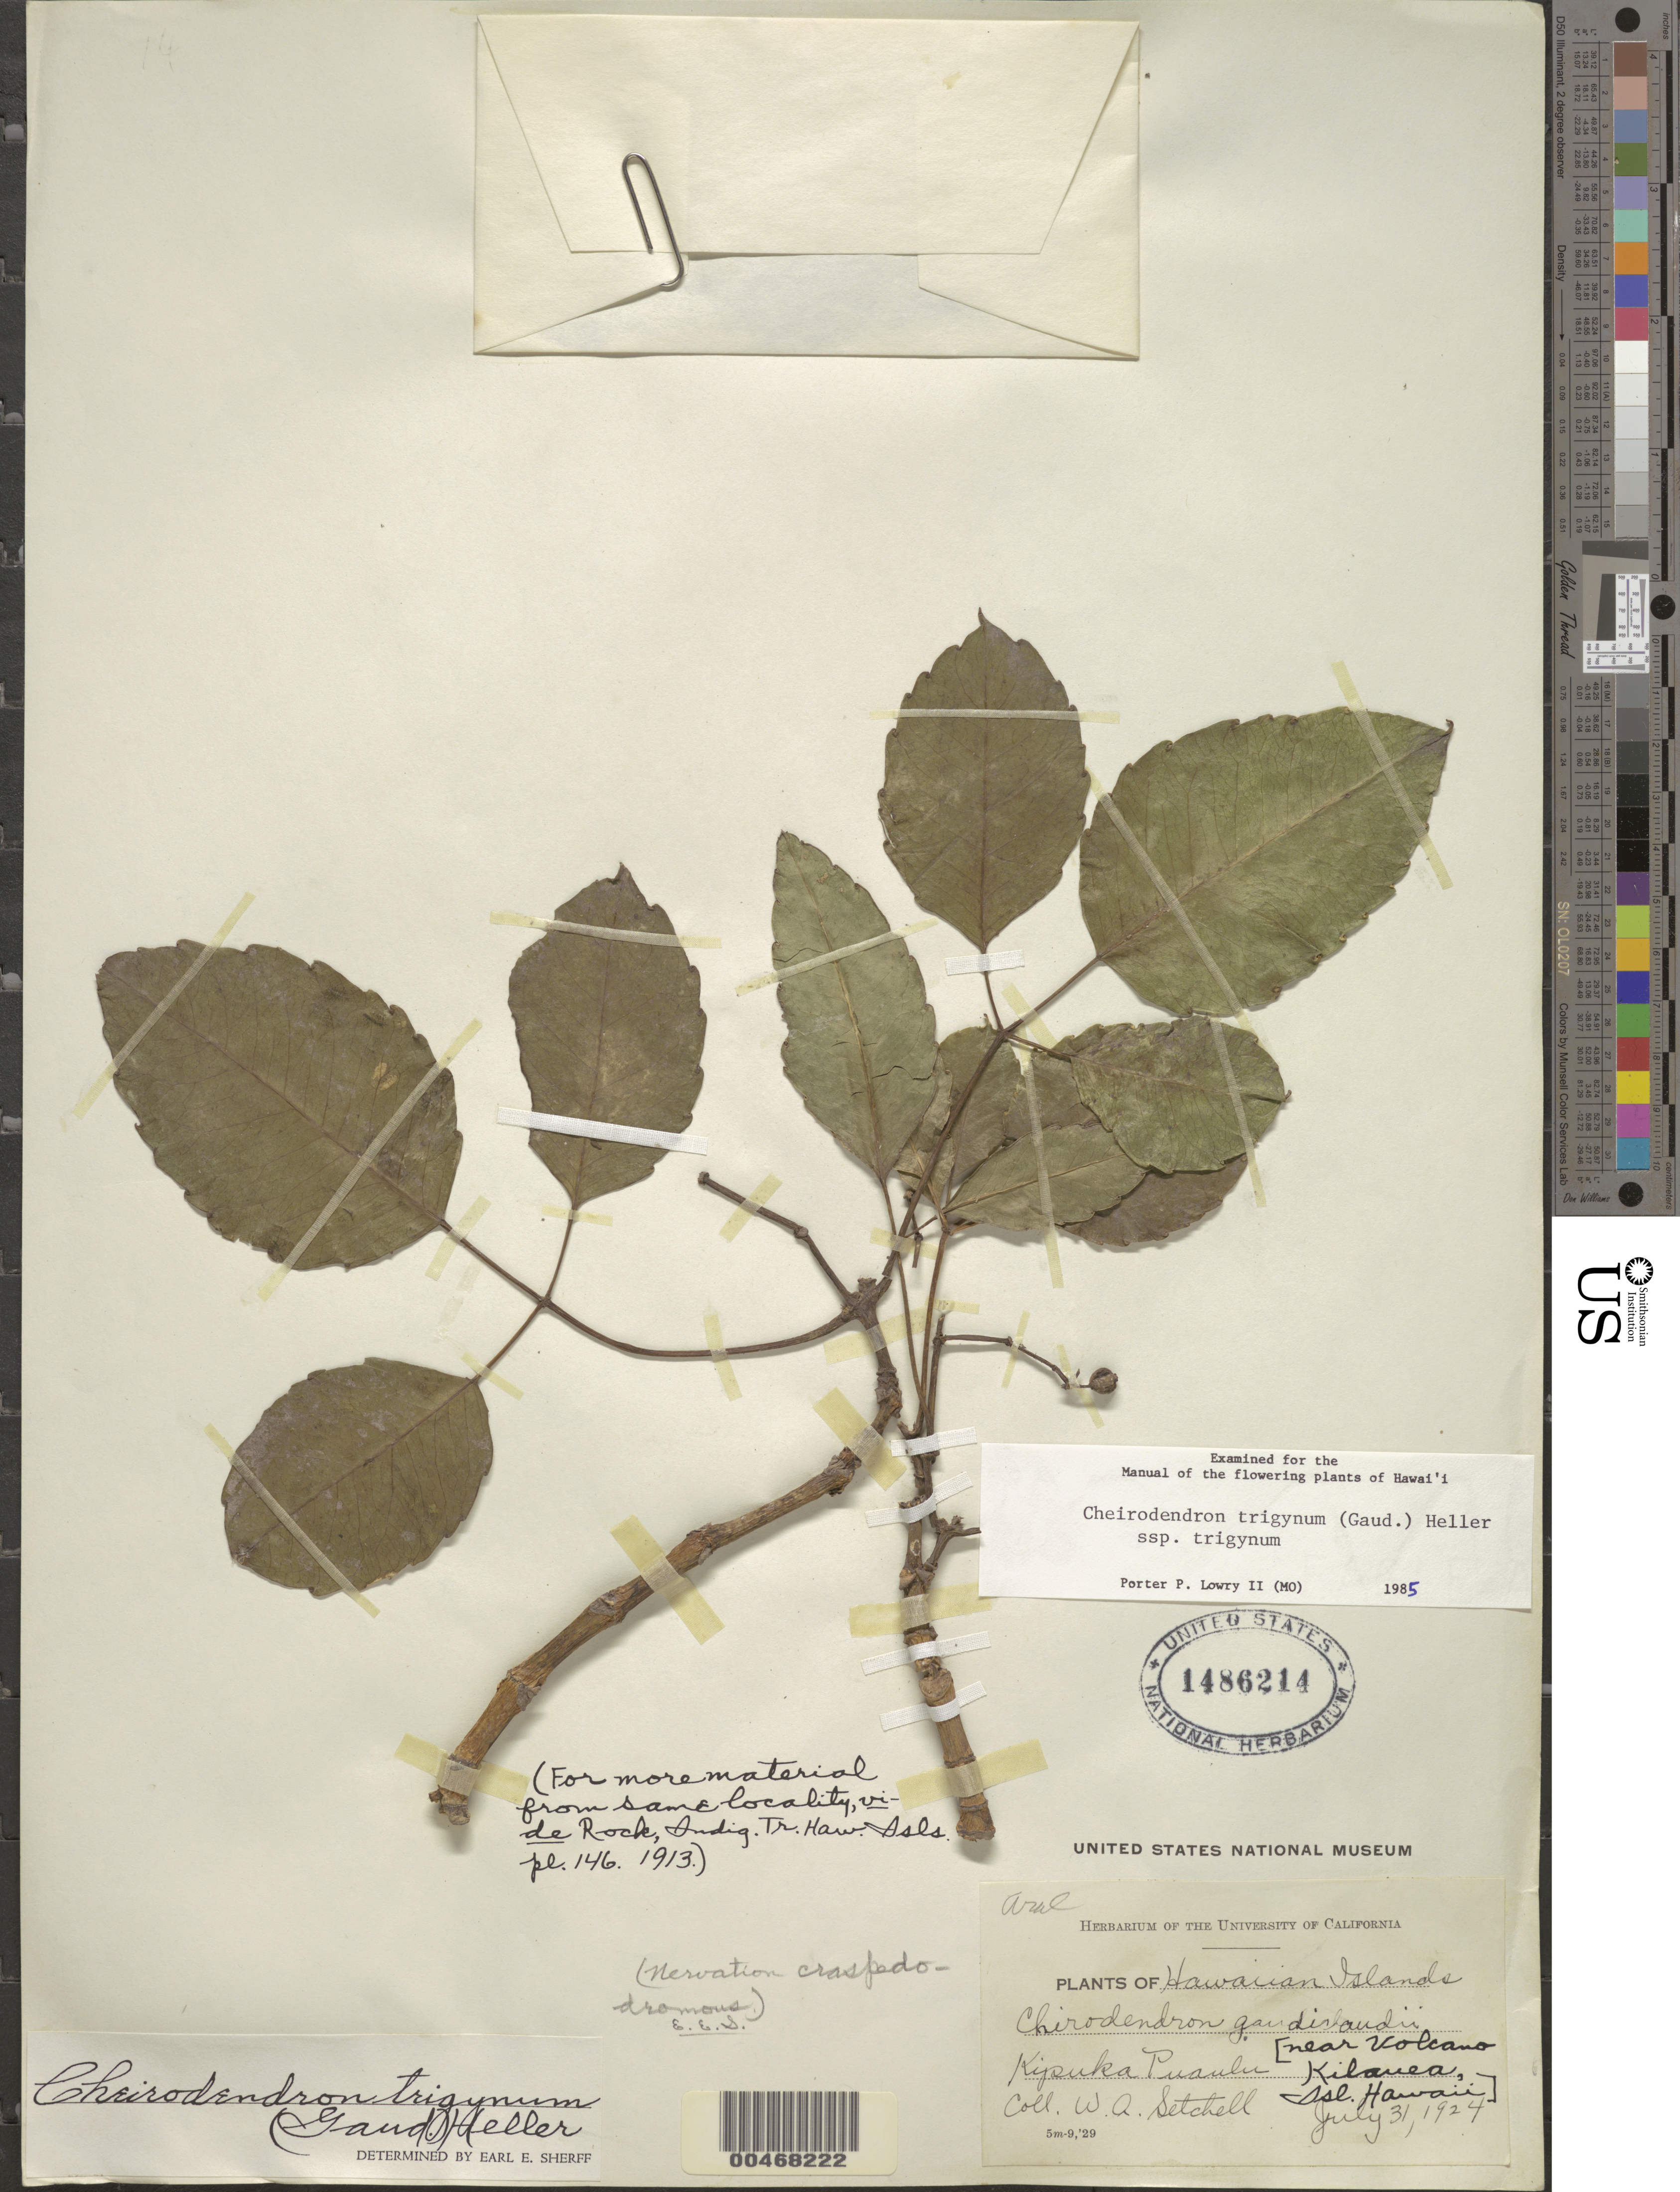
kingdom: Plantae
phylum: Tracheophyta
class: Magnoliopsida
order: Apiales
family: Araliaceae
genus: Cheirodendron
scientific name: Cheirodendron trigynum subsp. trigynum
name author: (Gaudich.) A. Heller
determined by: Lowry, P. P., (MO), Missouri Botanical Garden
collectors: W. Setchell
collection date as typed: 31 Jul 1924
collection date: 1924-07-31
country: United States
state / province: Hawaii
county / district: Hawaii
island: Hawaii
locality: Kipuka Puaulu, near volcano Kilauea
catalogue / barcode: US 1486214